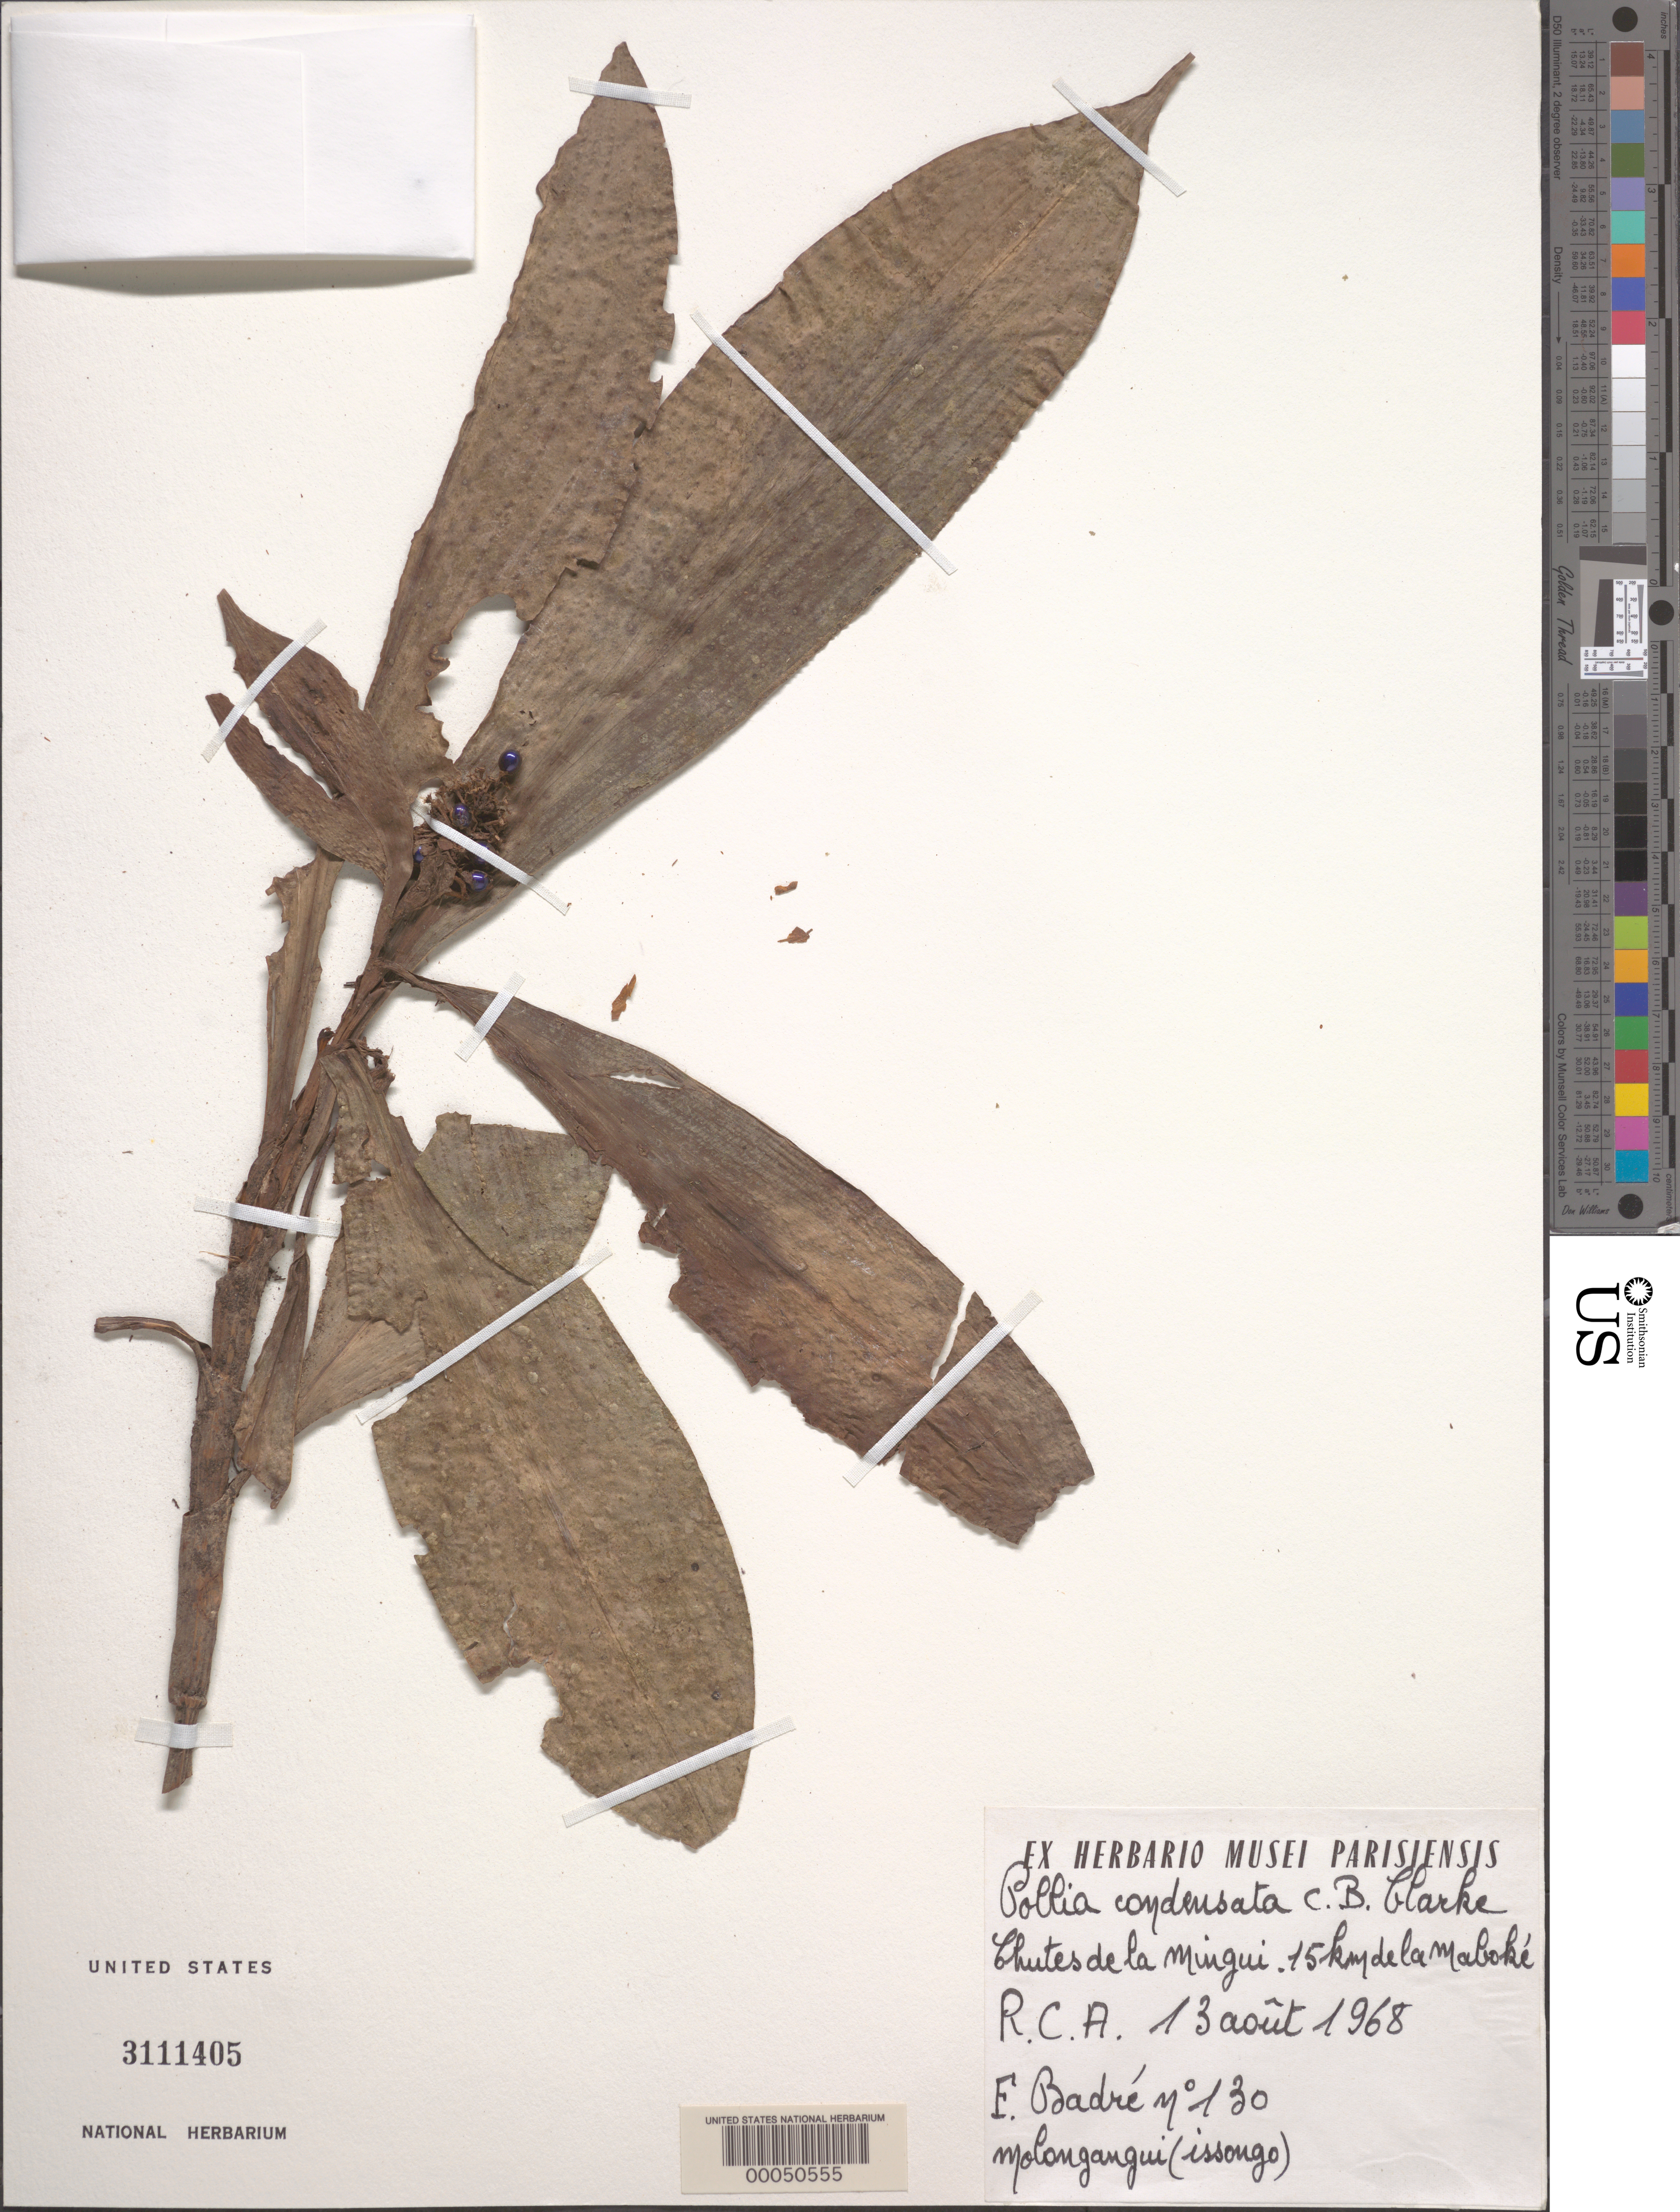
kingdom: Plantae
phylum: Tracheophyta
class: Liliopsida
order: Commelinales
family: Commelinaceae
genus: Pollia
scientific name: Pollia condensata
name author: C.B. Clarke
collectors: F. Badré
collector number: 130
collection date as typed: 13 Aug 1968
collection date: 1968-08-13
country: Central African Republic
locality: Chutes de la Miugui, 15 km de la Maboke, Molongangui (Issongo)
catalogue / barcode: US 3111405